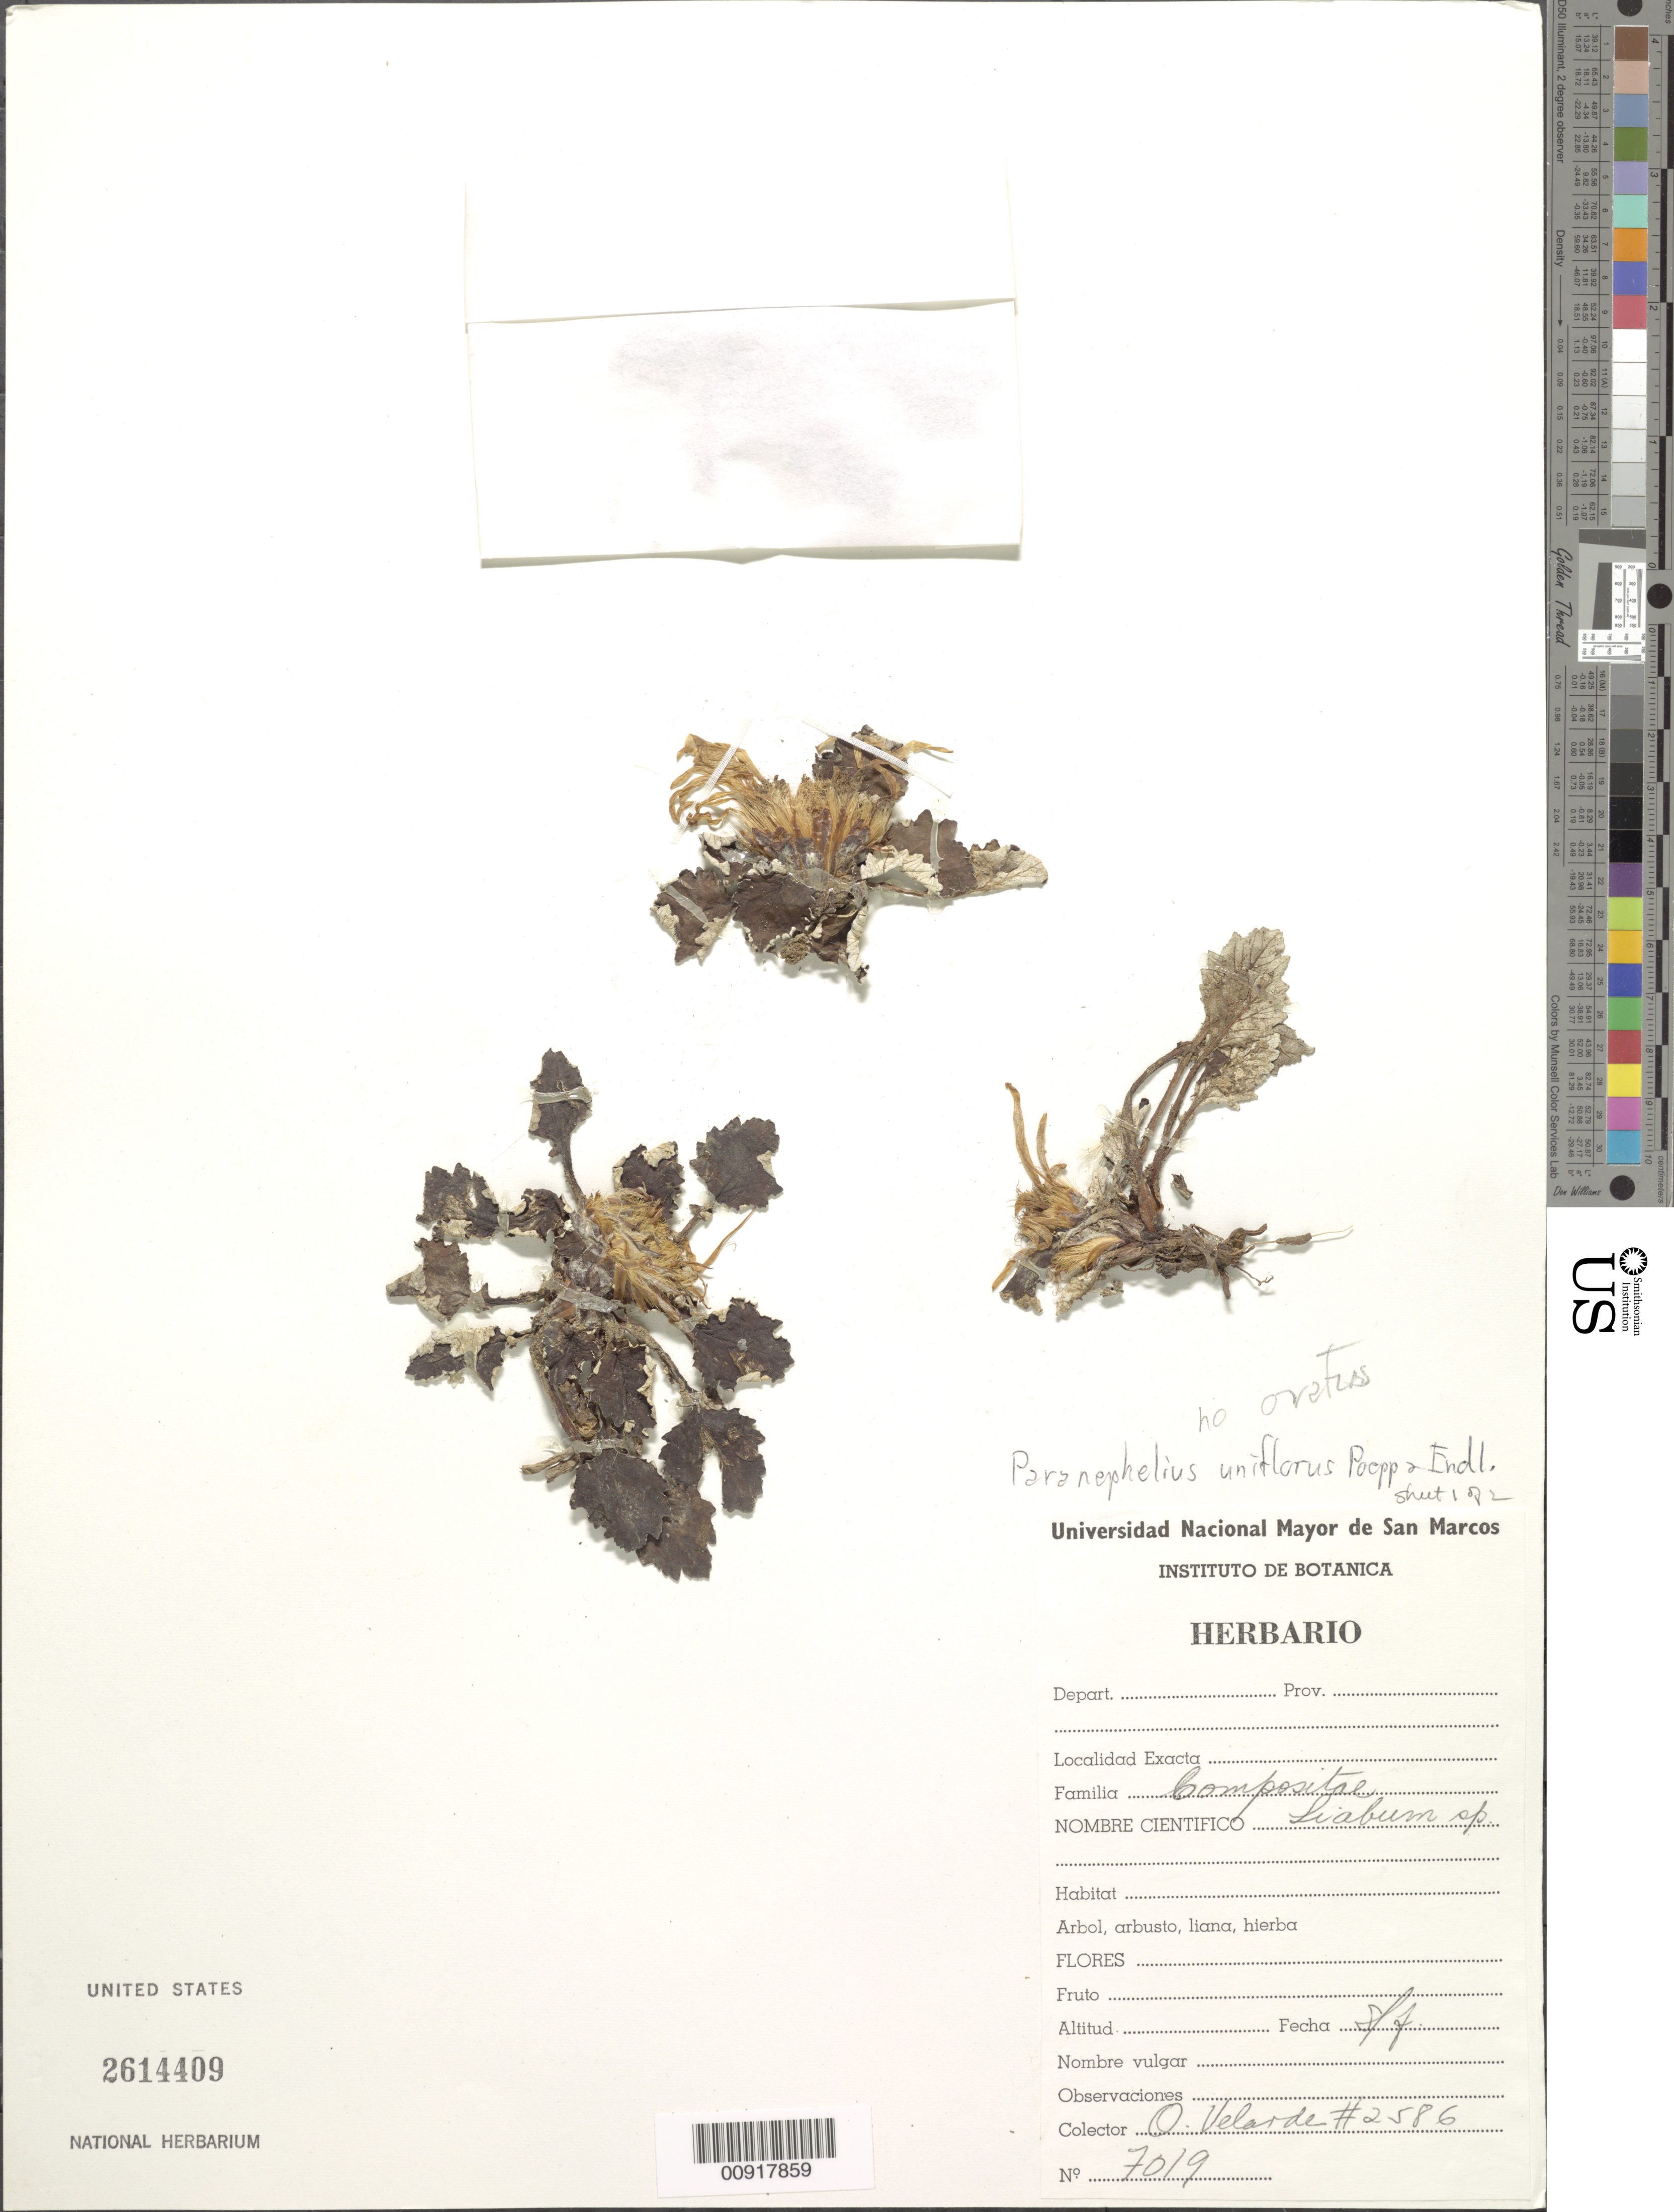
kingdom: Plantae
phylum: Tracheophyta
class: Magnoliopsida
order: Asterales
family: Asteraceae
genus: Paranephelius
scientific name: Paranephelius ovatus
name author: A. Gray ex Wedd.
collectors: O. Velarde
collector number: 2586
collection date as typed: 30 April 1950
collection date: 1950-04-30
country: Peru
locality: Dpto. Junín, Huancayo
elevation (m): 3330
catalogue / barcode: US 2614409